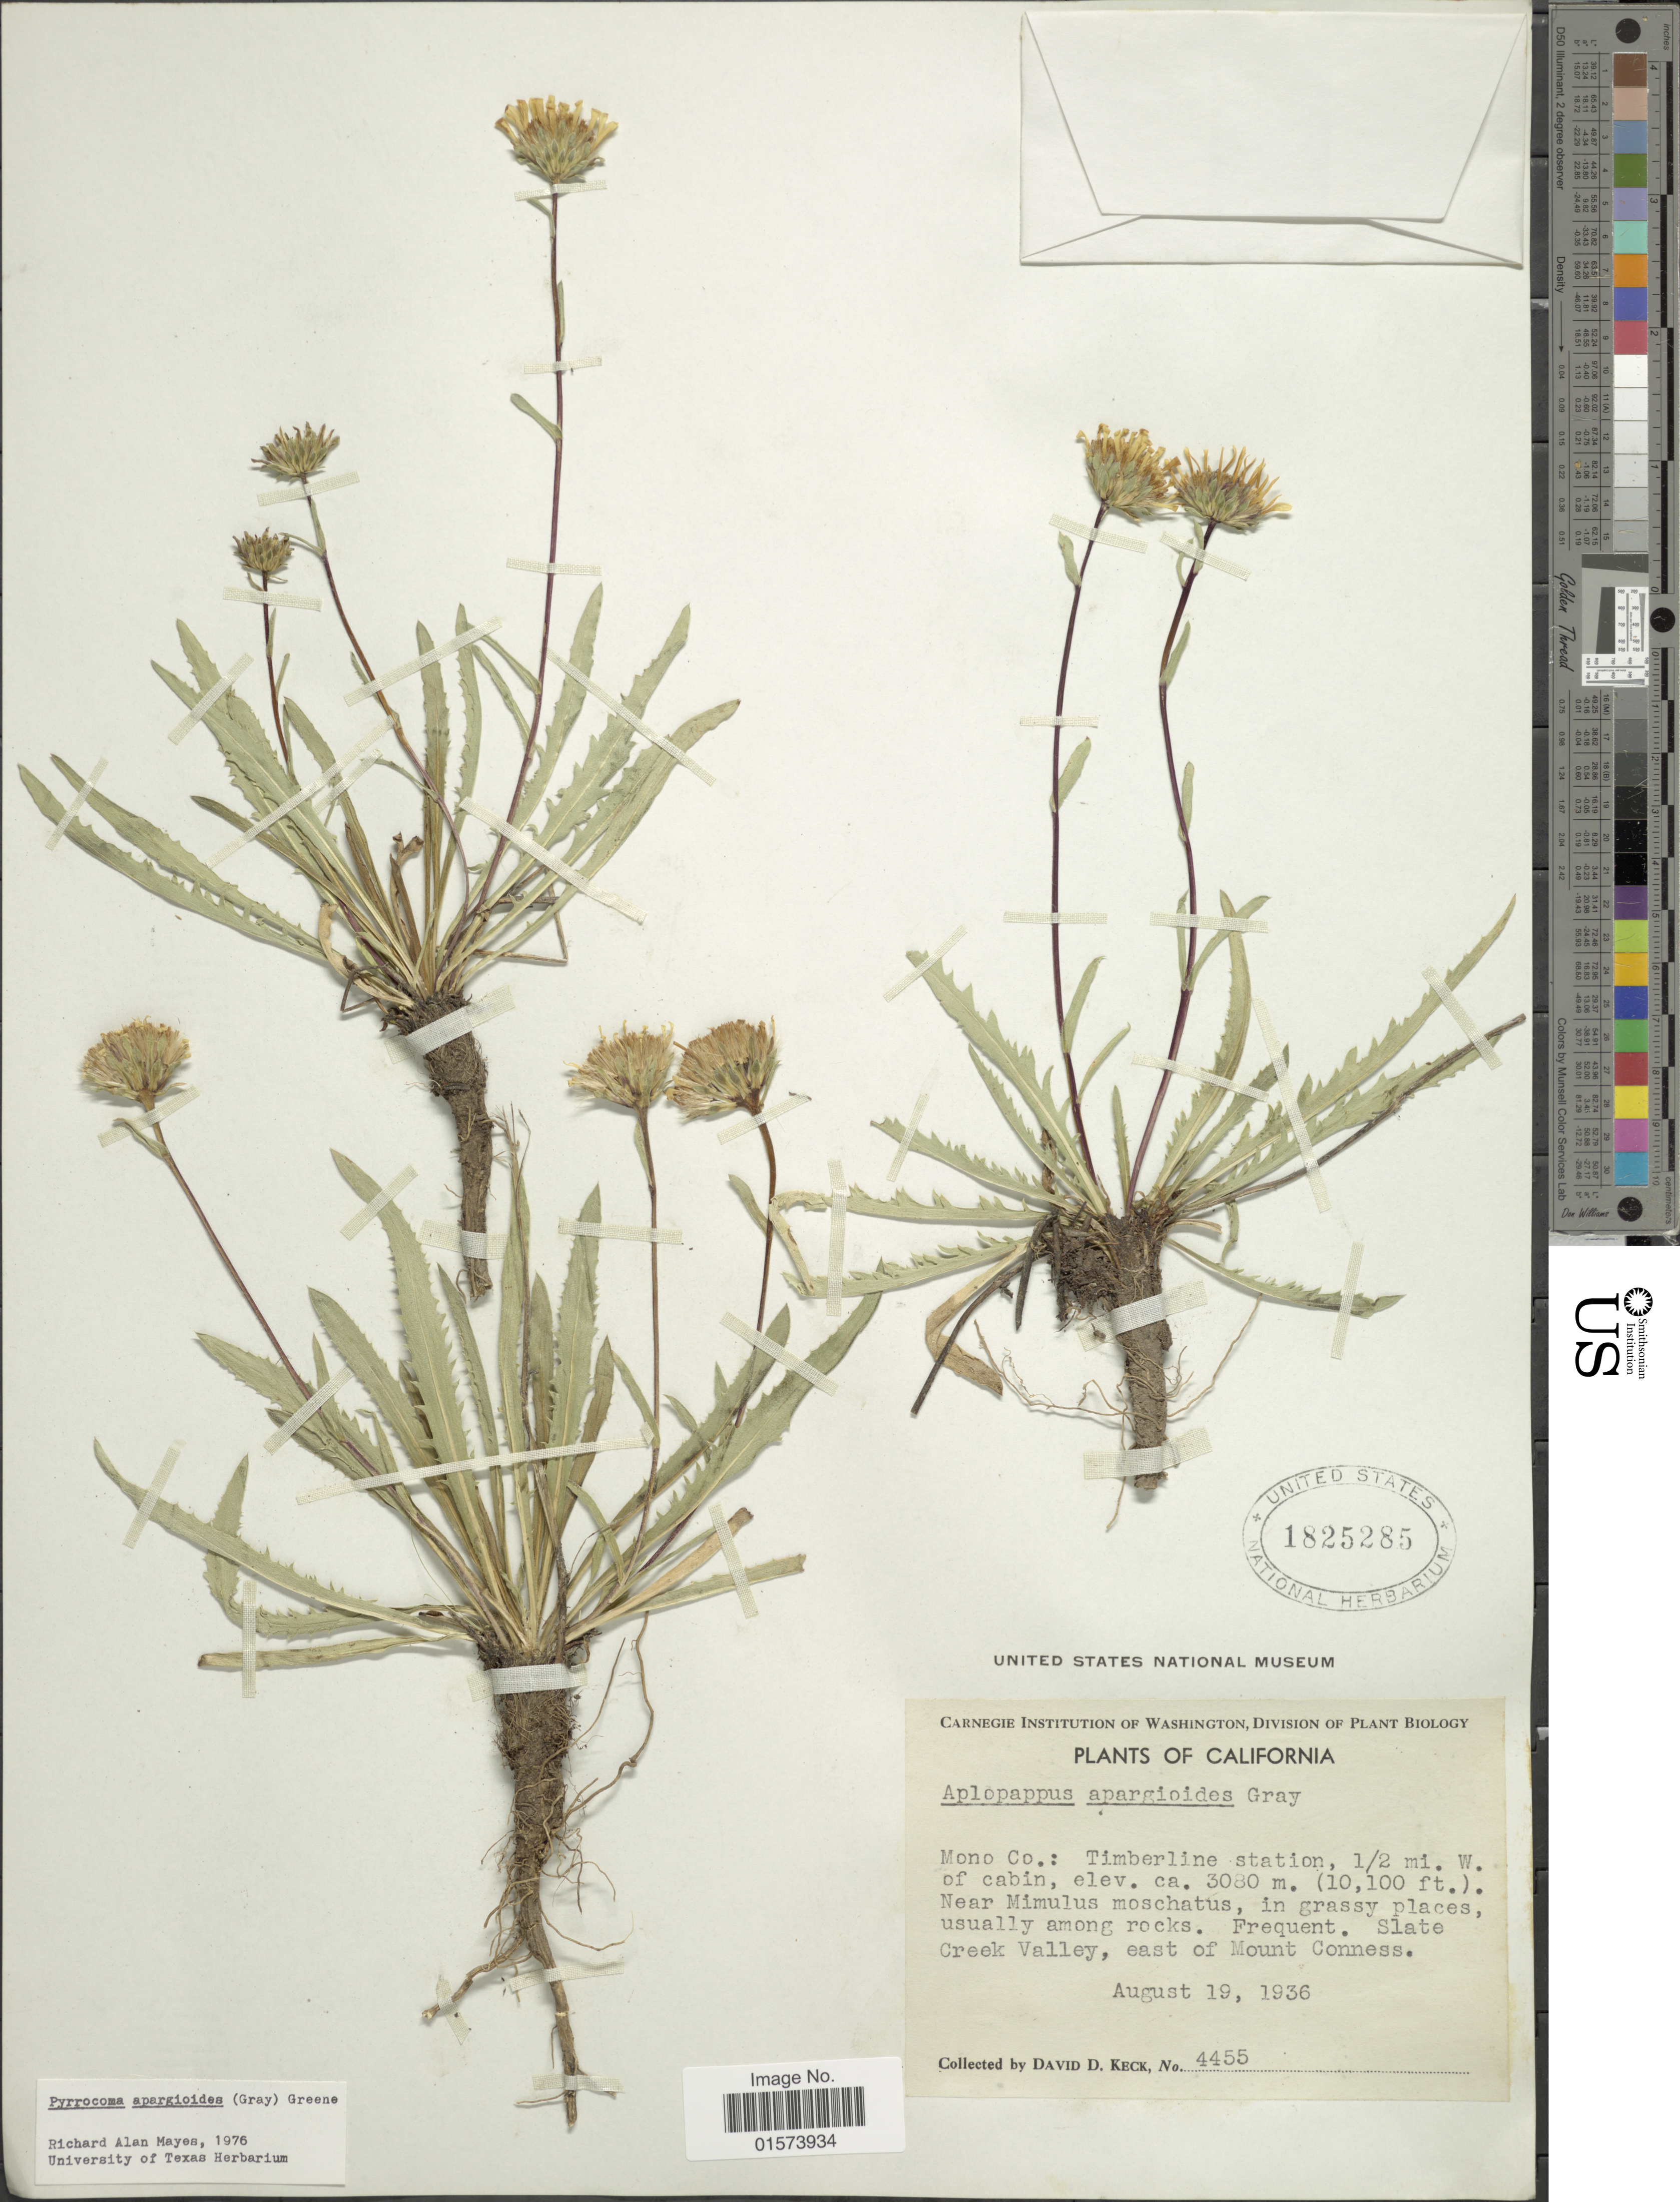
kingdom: Plantae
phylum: Tracheophyta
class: Magnoliopsida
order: Asterales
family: Asteraceae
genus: Pyrrocoma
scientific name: Pyrrocoma apargioides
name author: (A. Gray) Greene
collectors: D. D. Keck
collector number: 4455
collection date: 1936-08-19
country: United States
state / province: California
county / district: Mono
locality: Mono Co.: Timberline Station, 1/2 mi. W. of cabin, near Mimulus moschatus, in grassy places, usually among rocks, Slate Creek Valley, east of Mount Conness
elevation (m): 3078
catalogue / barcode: US 1825285